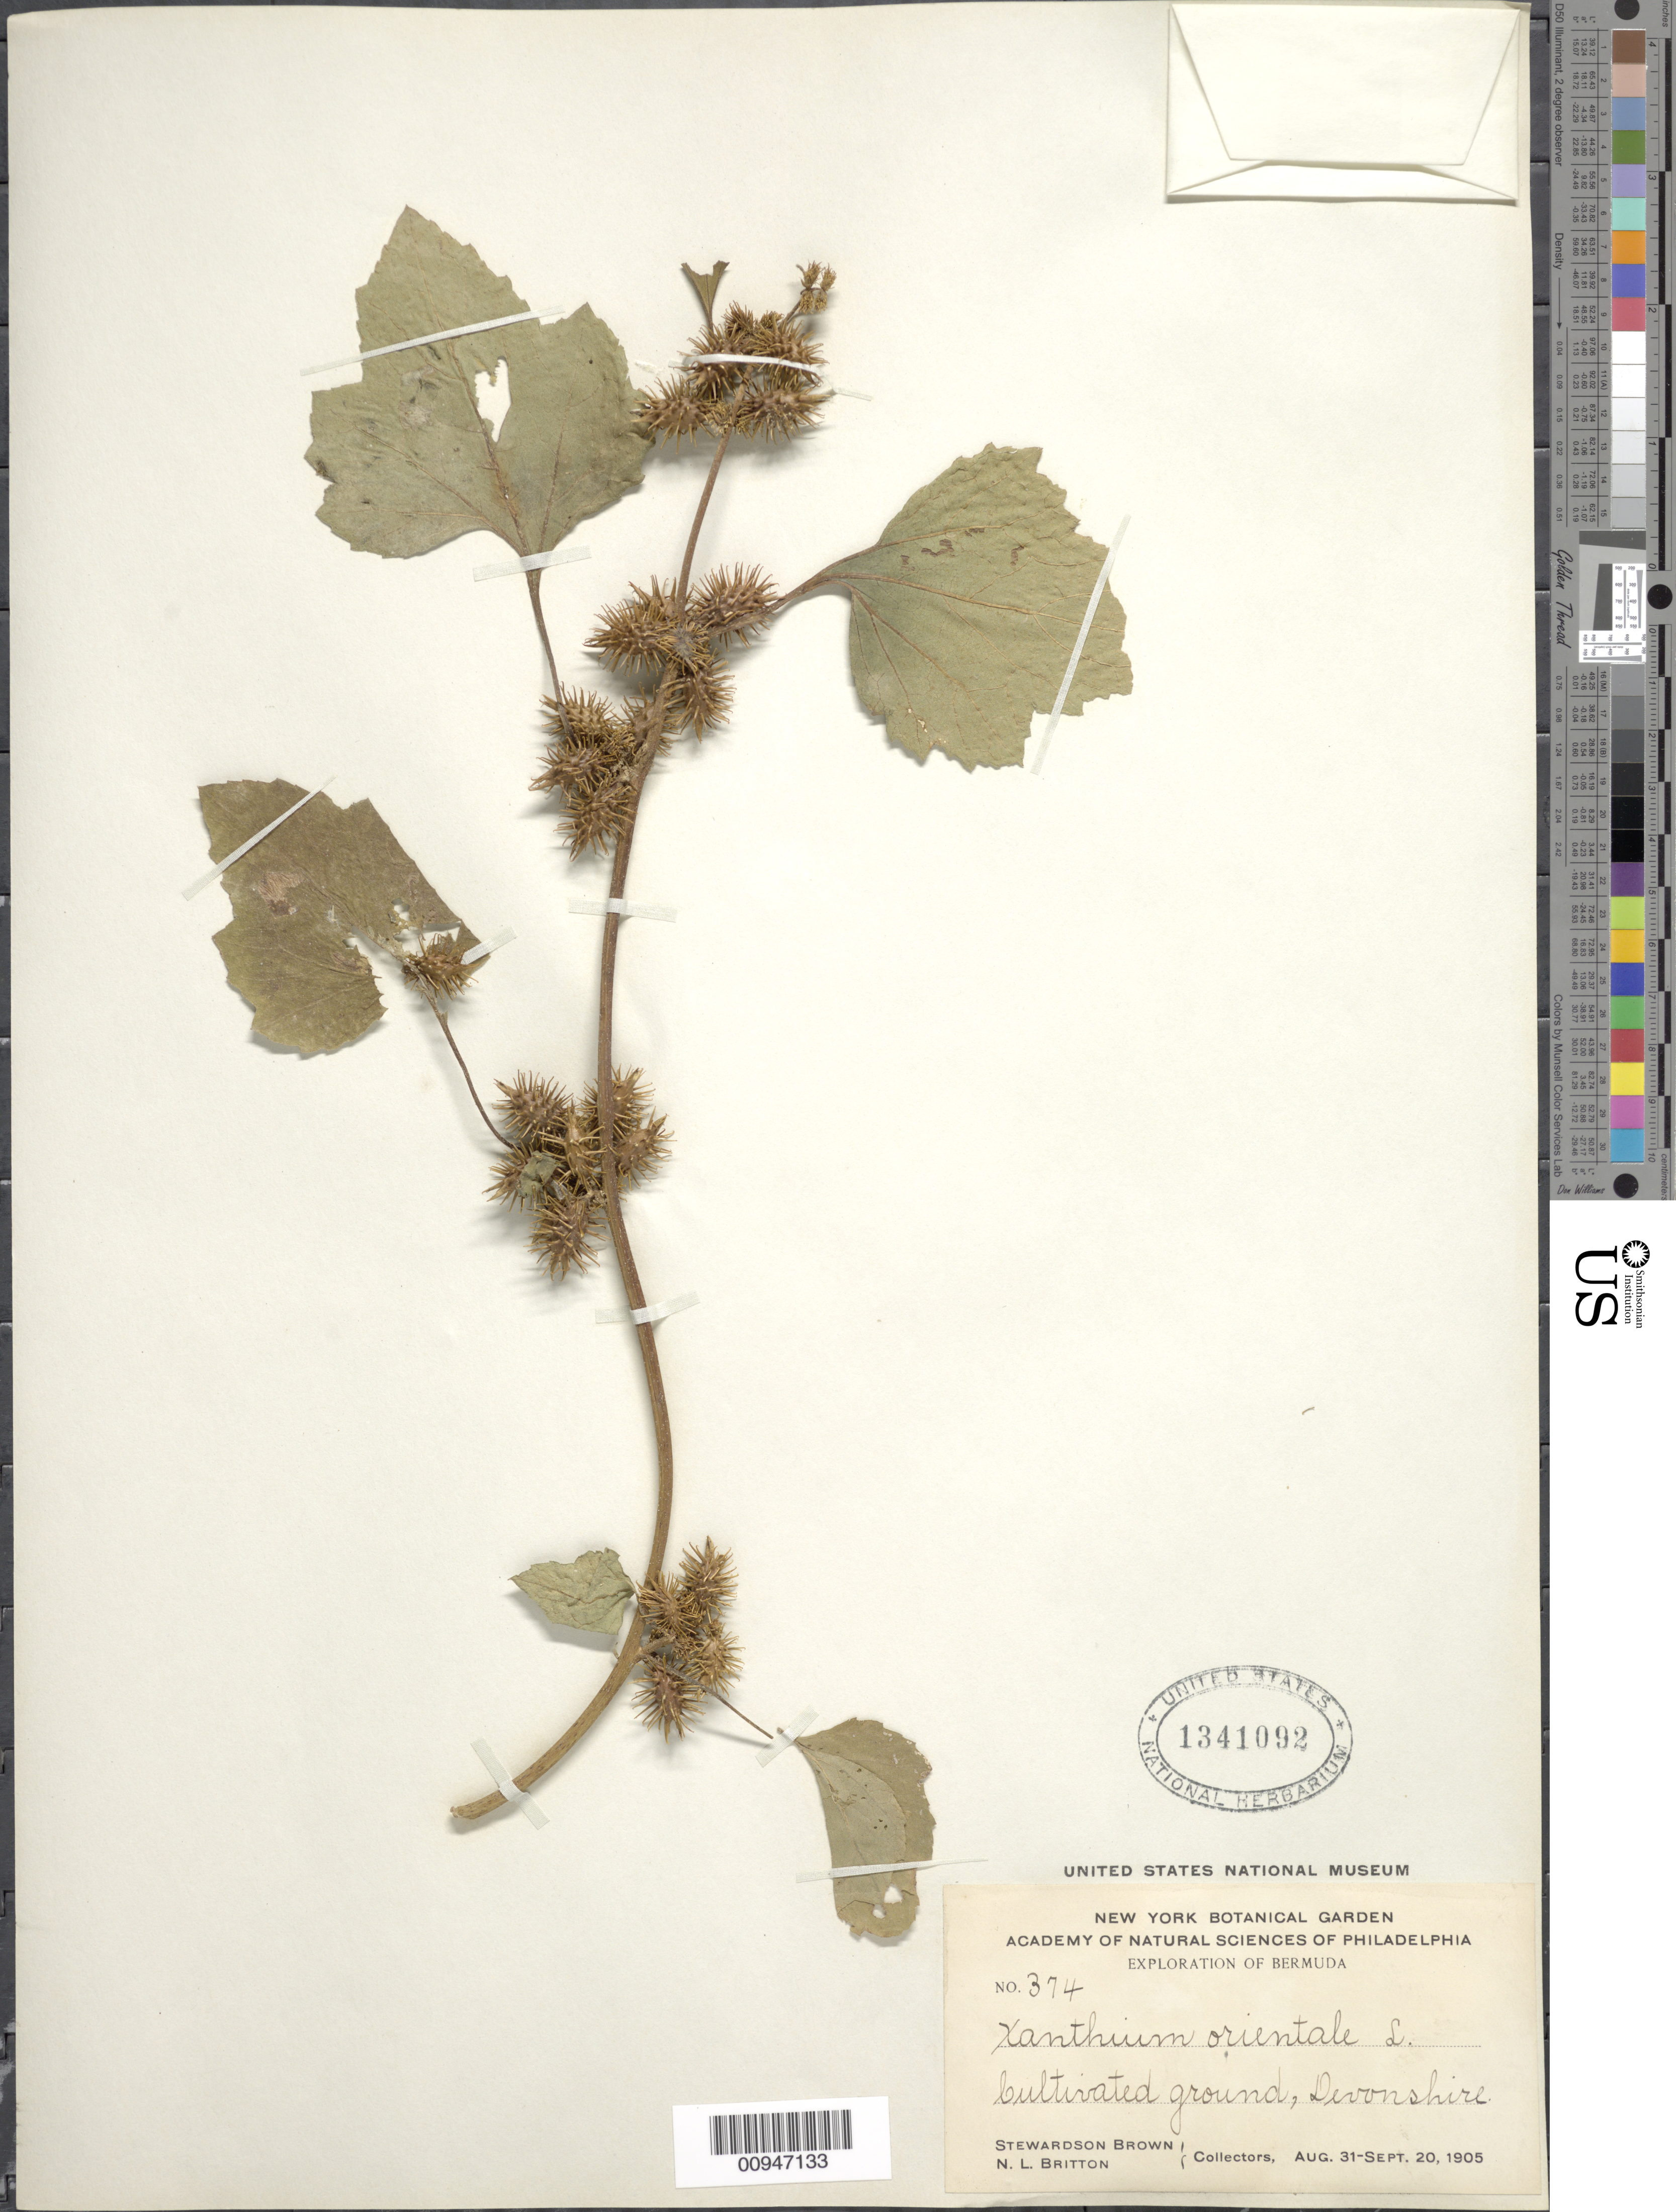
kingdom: Plantae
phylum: Tracheophyta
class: Magnoliopsida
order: Asterales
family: Asteraceae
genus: Xanthium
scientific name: Xanthium strumarium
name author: L.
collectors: S. Brown & N. Britton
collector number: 374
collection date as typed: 31 Aug 1905 to 20 Sep 1905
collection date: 1905-08-31/1905-09-20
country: Bermuda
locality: Devonshire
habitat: Cultivated ground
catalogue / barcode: US 1341092